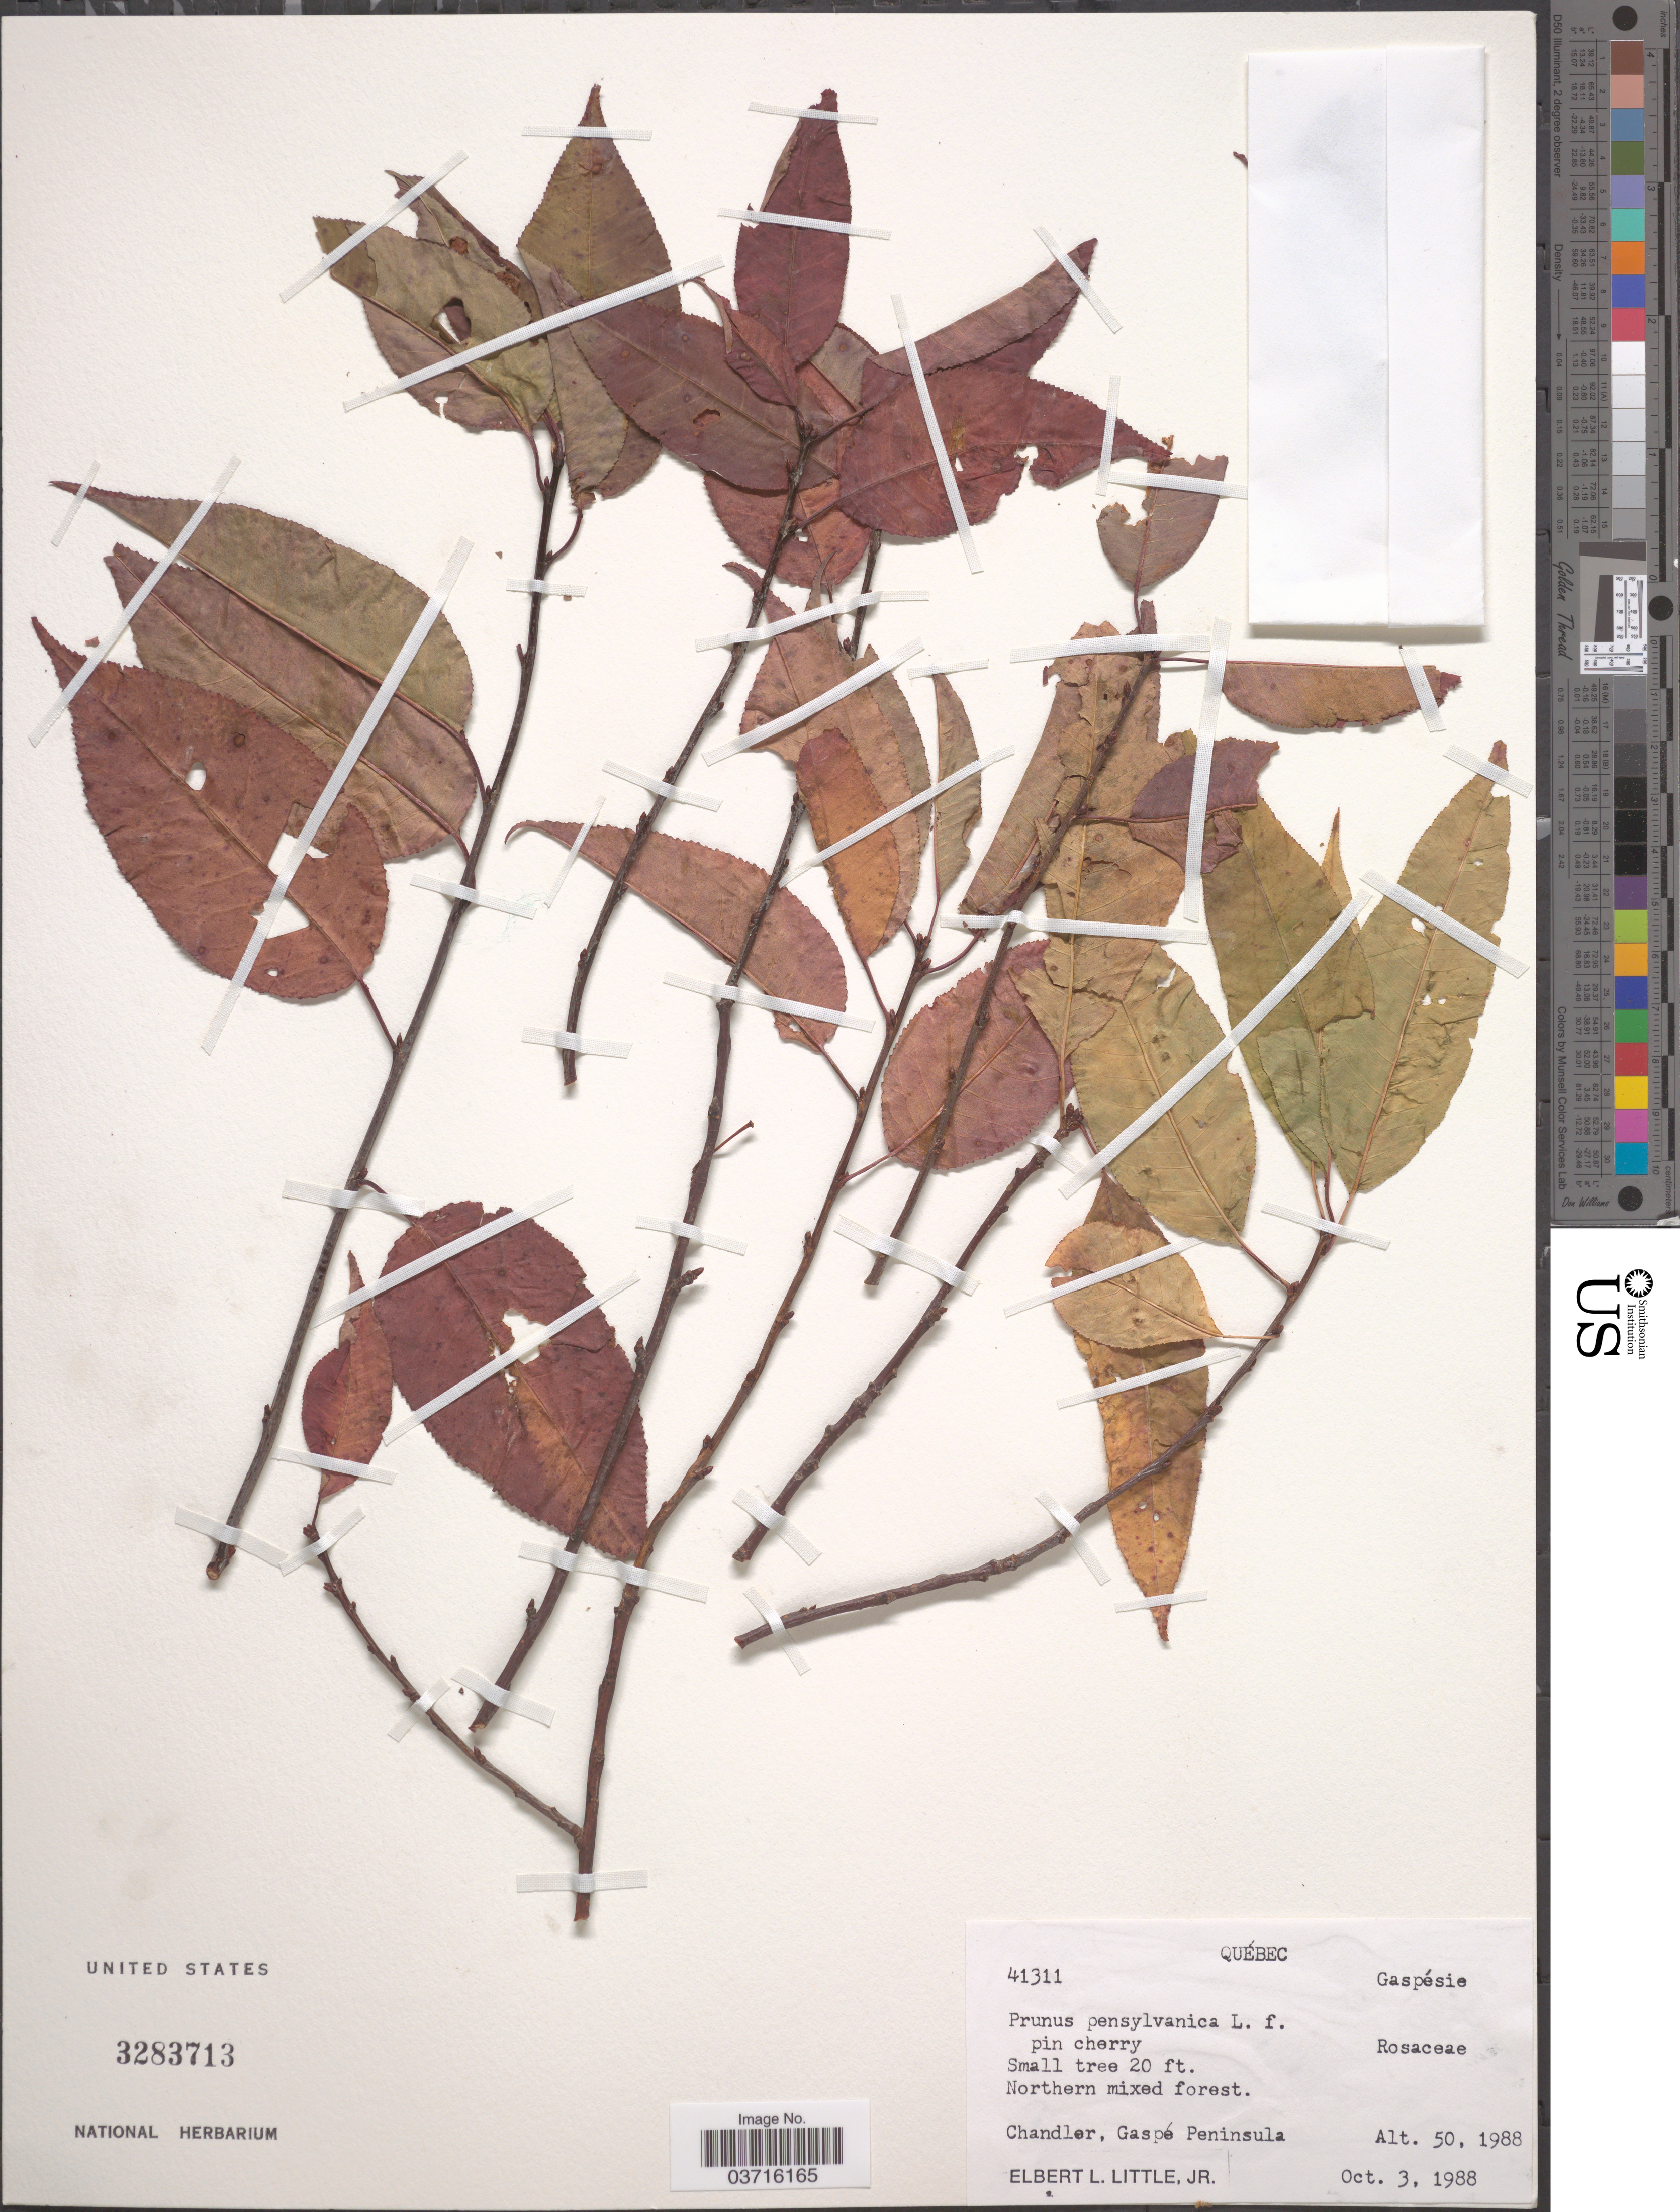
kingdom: Plantae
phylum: Tracheophyta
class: Magnoliopsida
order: Rosales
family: Rosaceae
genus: Prunus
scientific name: Prunus pensylvanica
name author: L. f.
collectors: E. L. Little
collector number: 41311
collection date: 1988-10-03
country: Canada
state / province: Quebec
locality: Chandler, Gaspé Peninsula.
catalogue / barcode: US 3283713